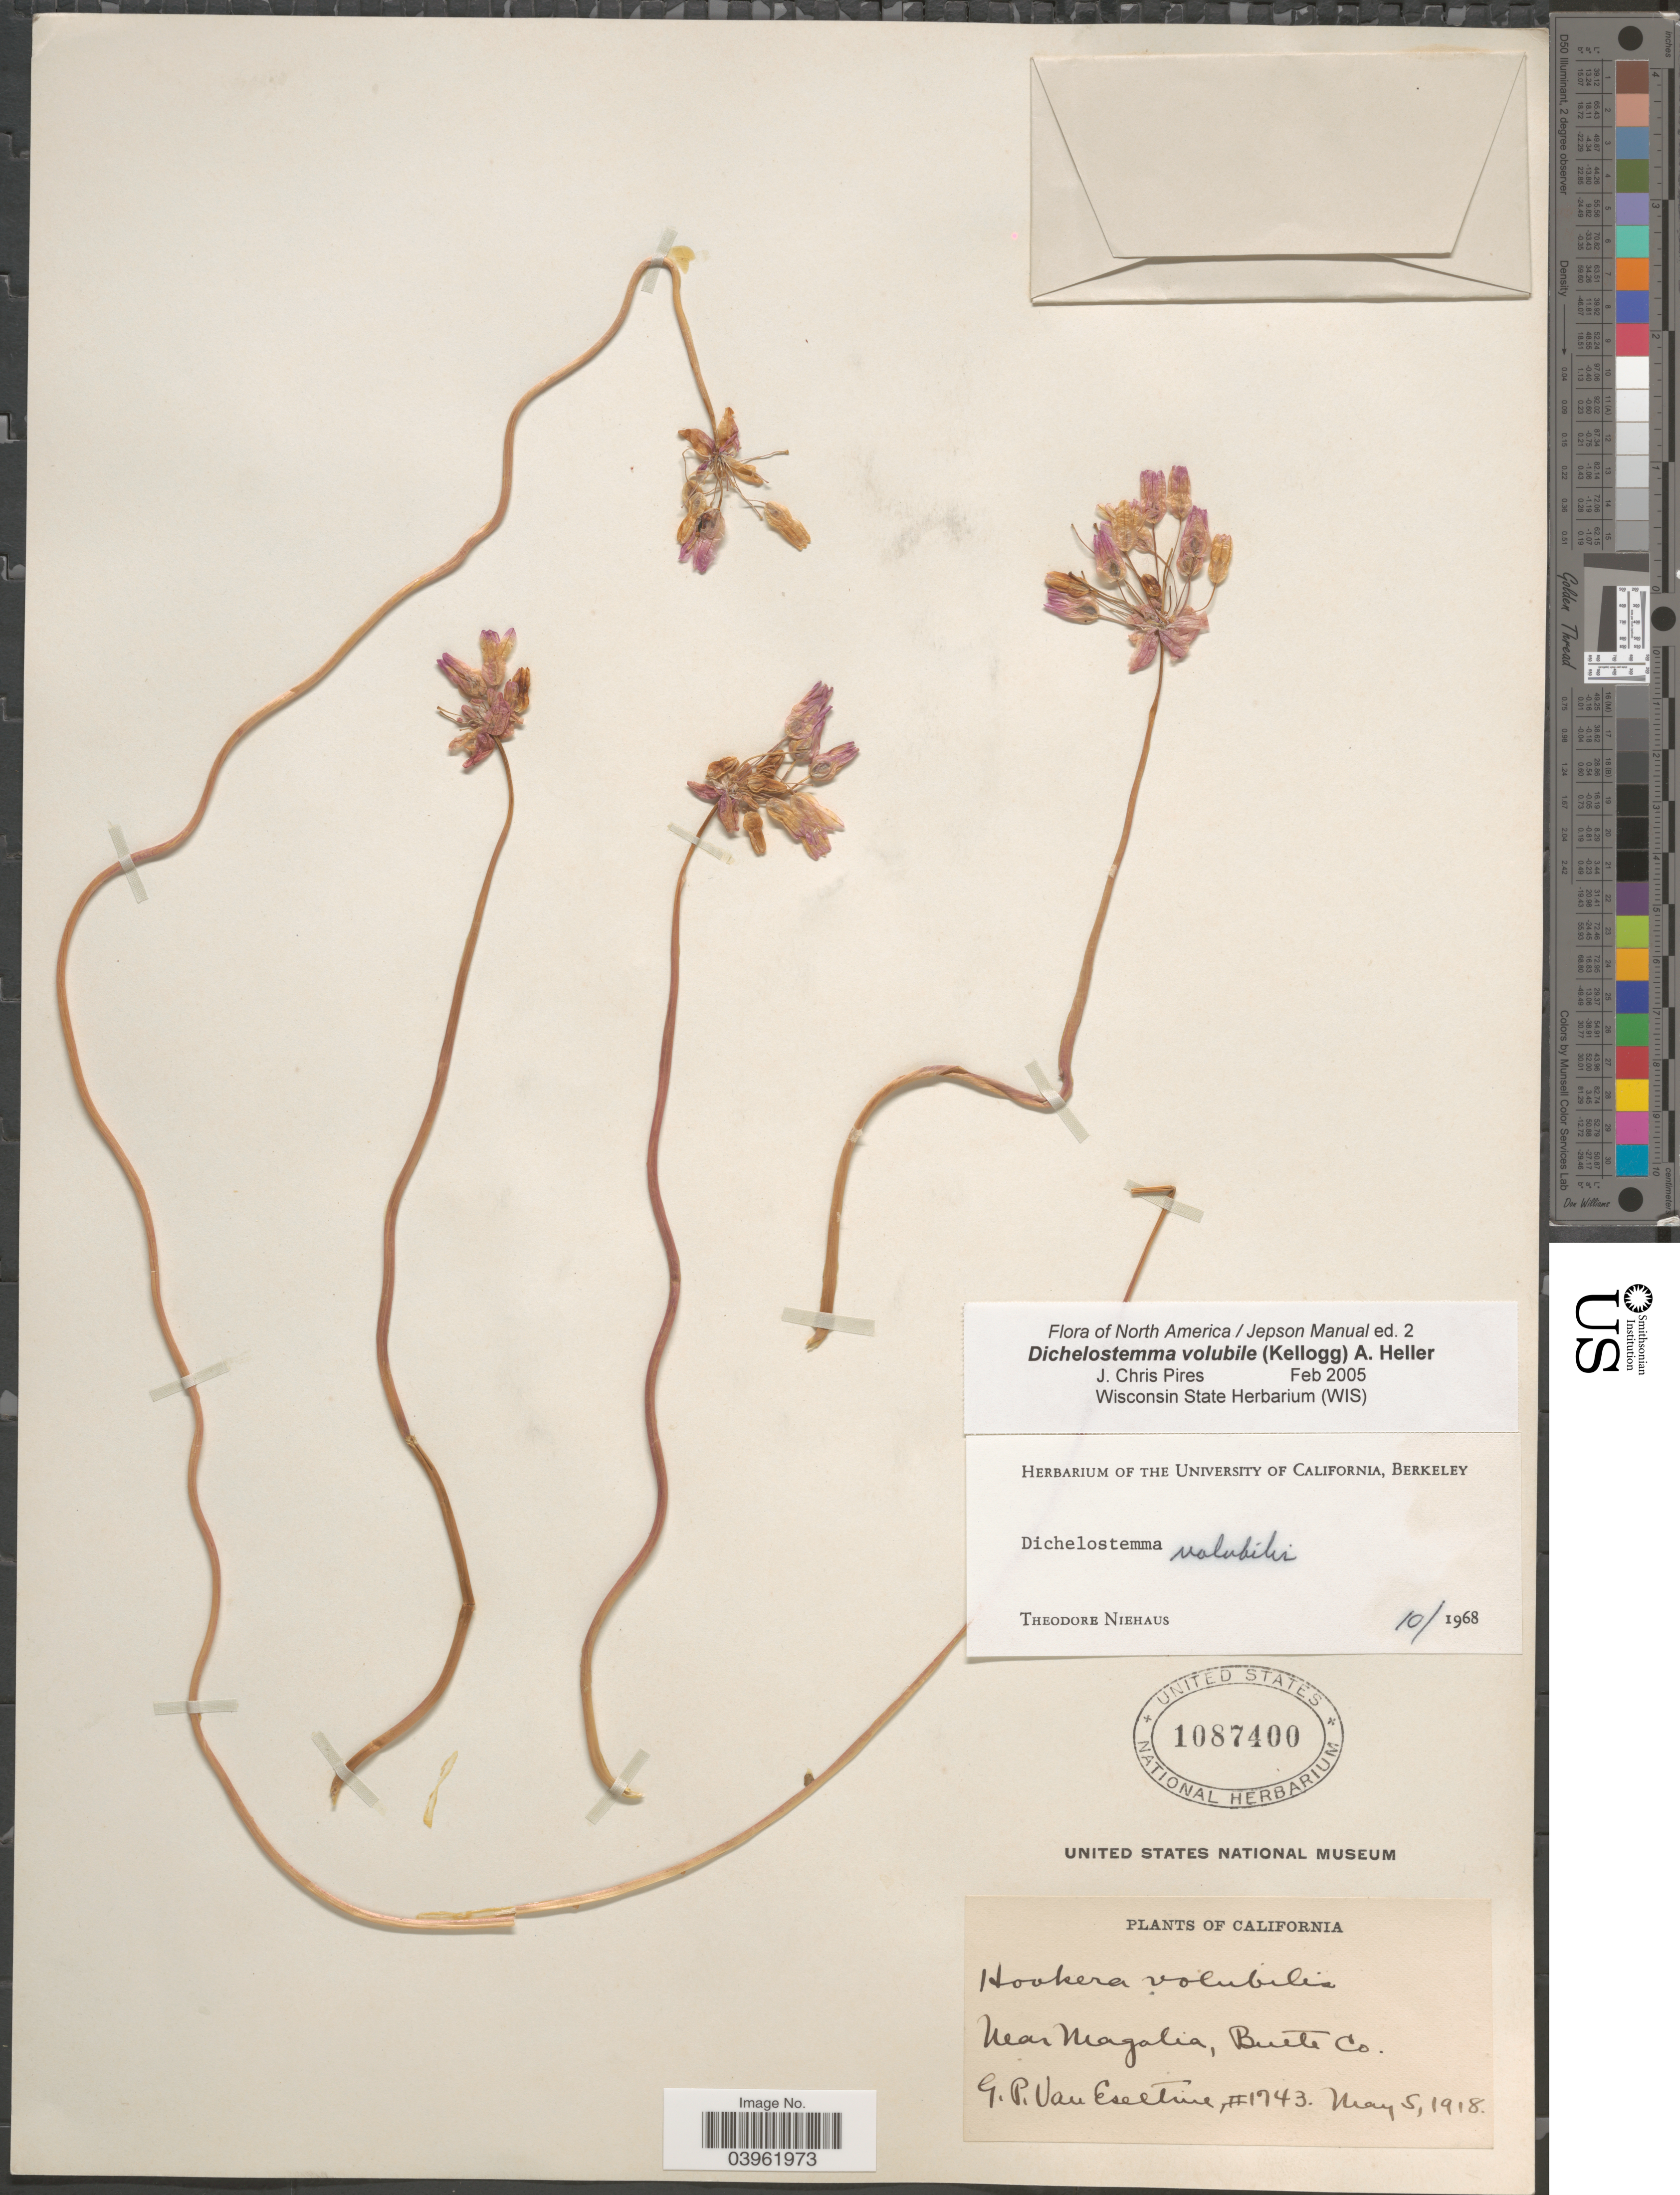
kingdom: Plantae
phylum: Tracheophyta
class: Liliopsida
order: Asparagales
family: Asparagaceae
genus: Dichelostemma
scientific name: Dichelostemma volubile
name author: A. Heller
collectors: G. P. Van Eseltine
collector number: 1743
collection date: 1918-05-05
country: United States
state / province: California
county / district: Butte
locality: Near Magalia, Butte Co.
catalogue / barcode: US 1087400